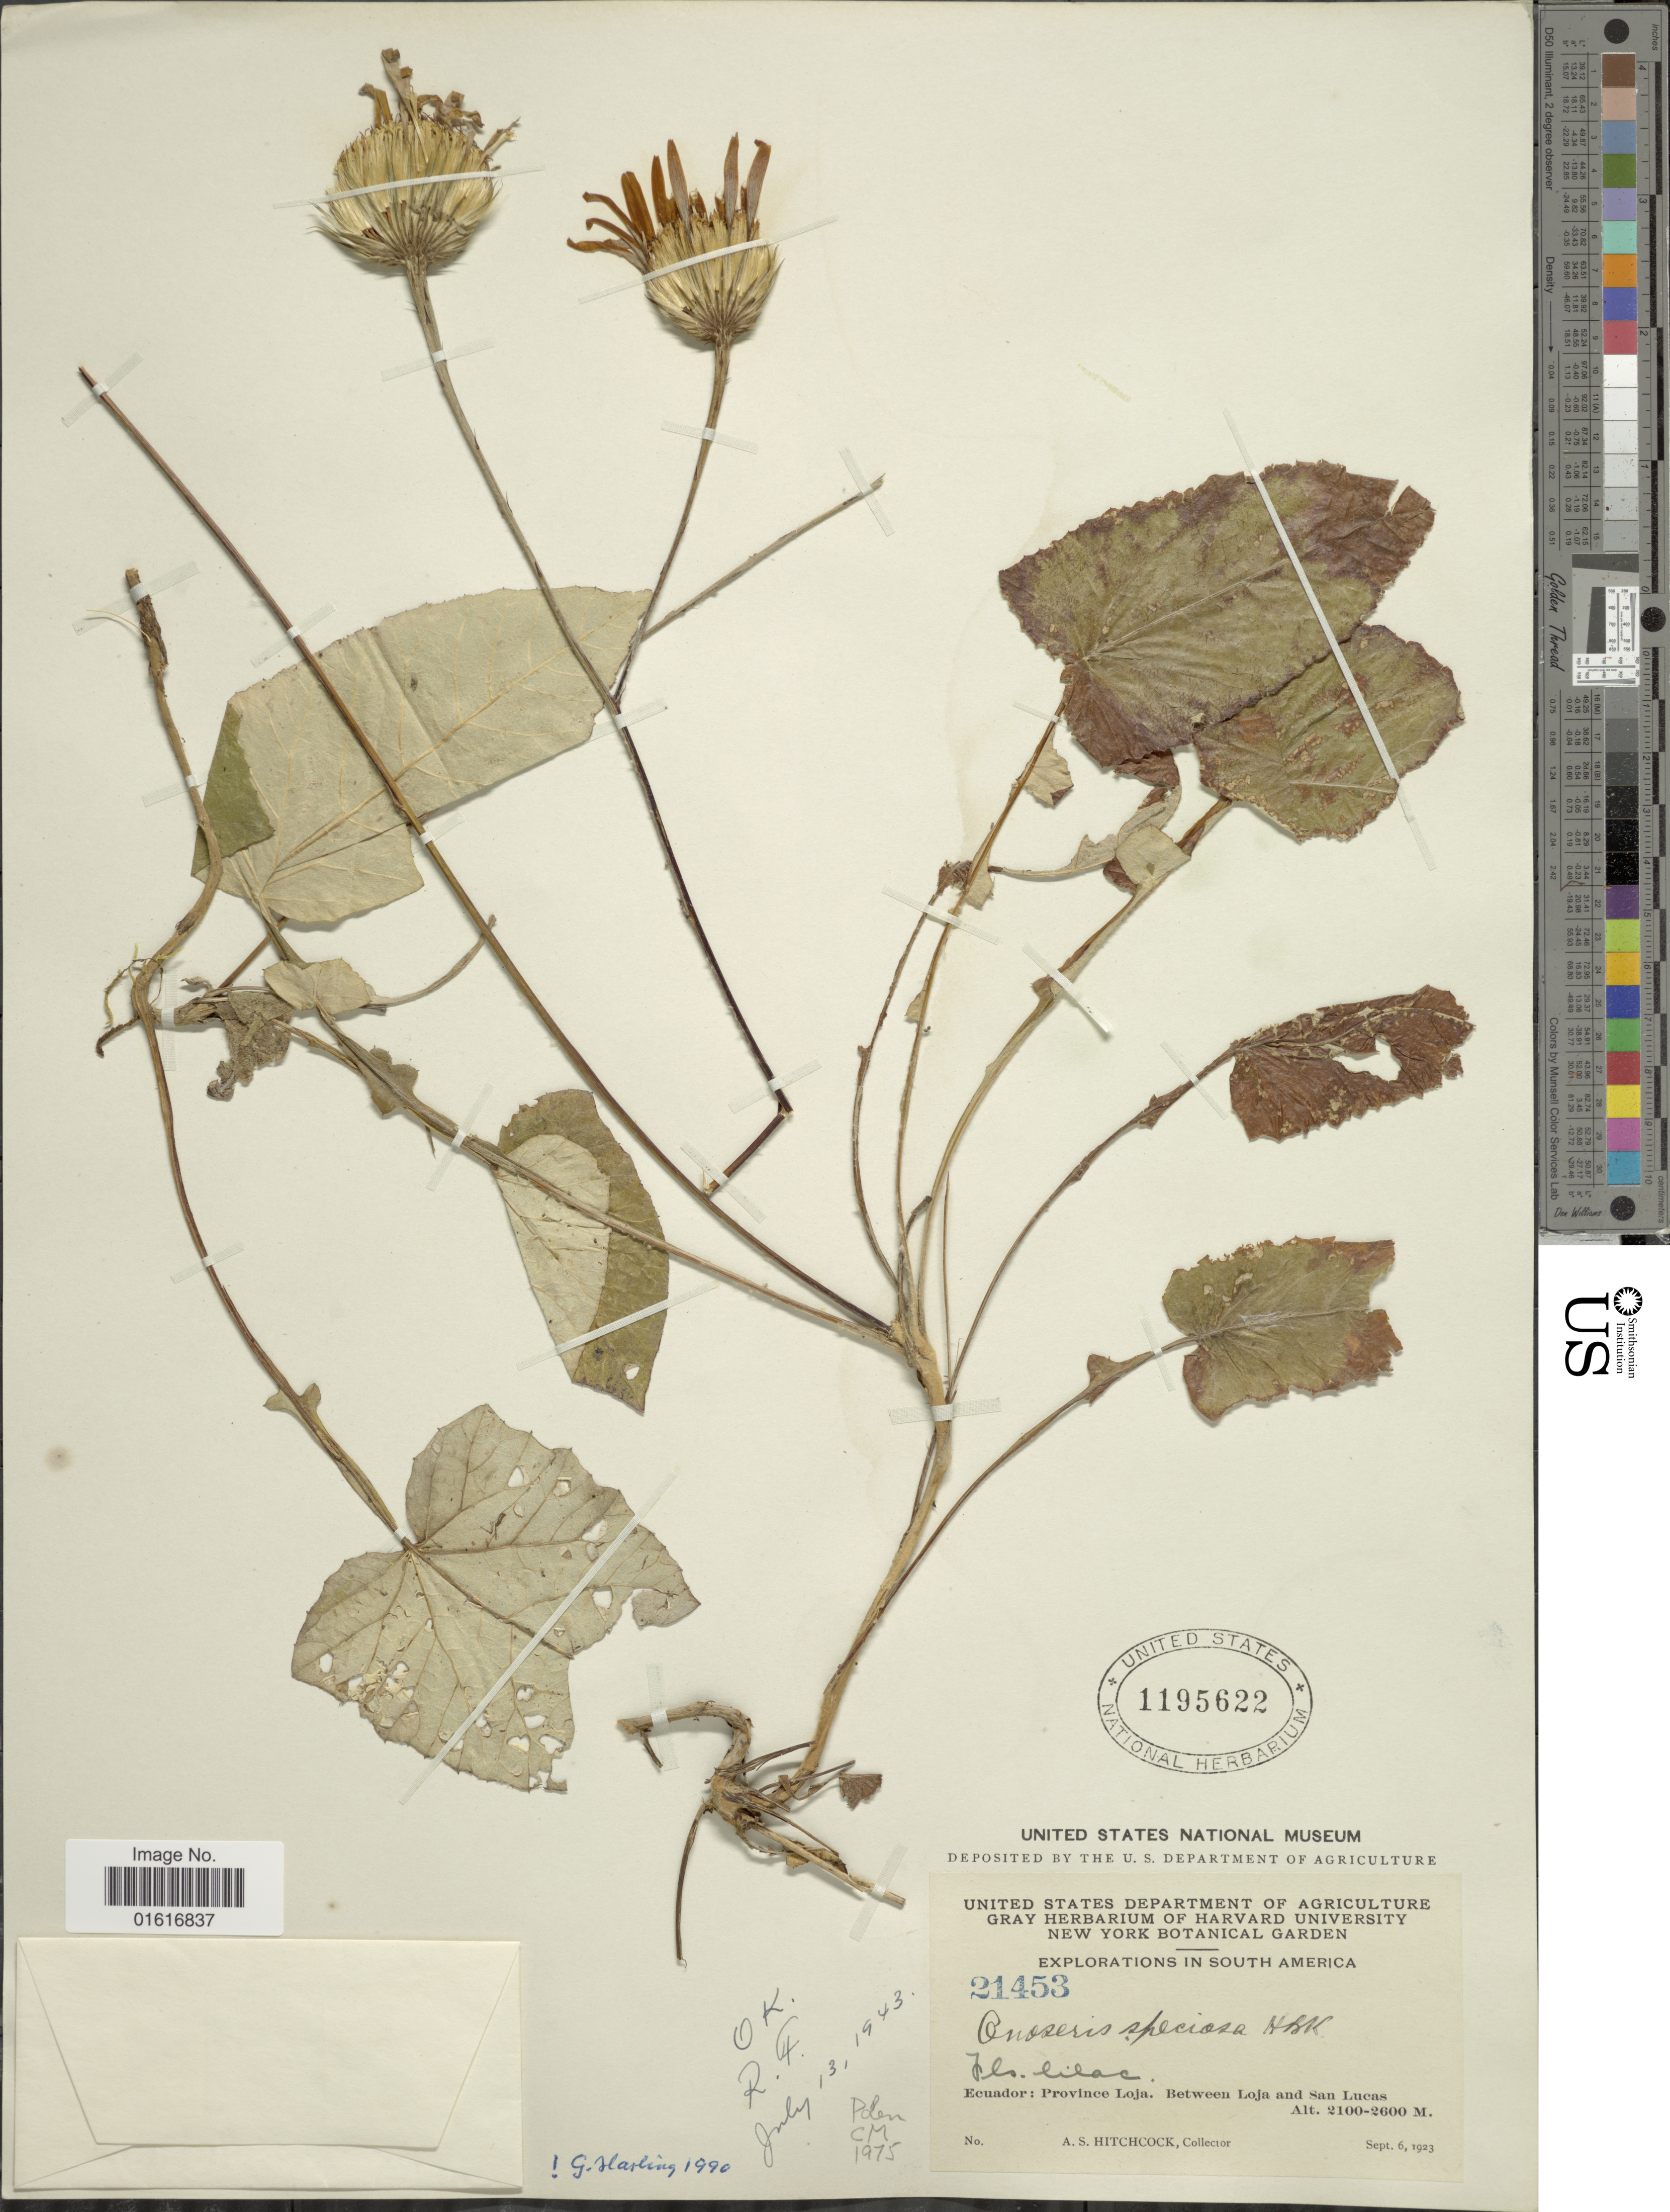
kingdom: Plantae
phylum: Tracheophyta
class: Magnoliopsida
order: Asterales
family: Asteraceae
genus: Onoseris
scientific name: Onoseris speciosa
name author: Kunth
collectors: A. S. Hitchcock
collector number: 21453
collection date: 1923-09-06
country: Ecuador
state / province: Loja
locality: Between Loja and San Lucas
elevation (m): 2100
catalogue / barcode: US 1195622